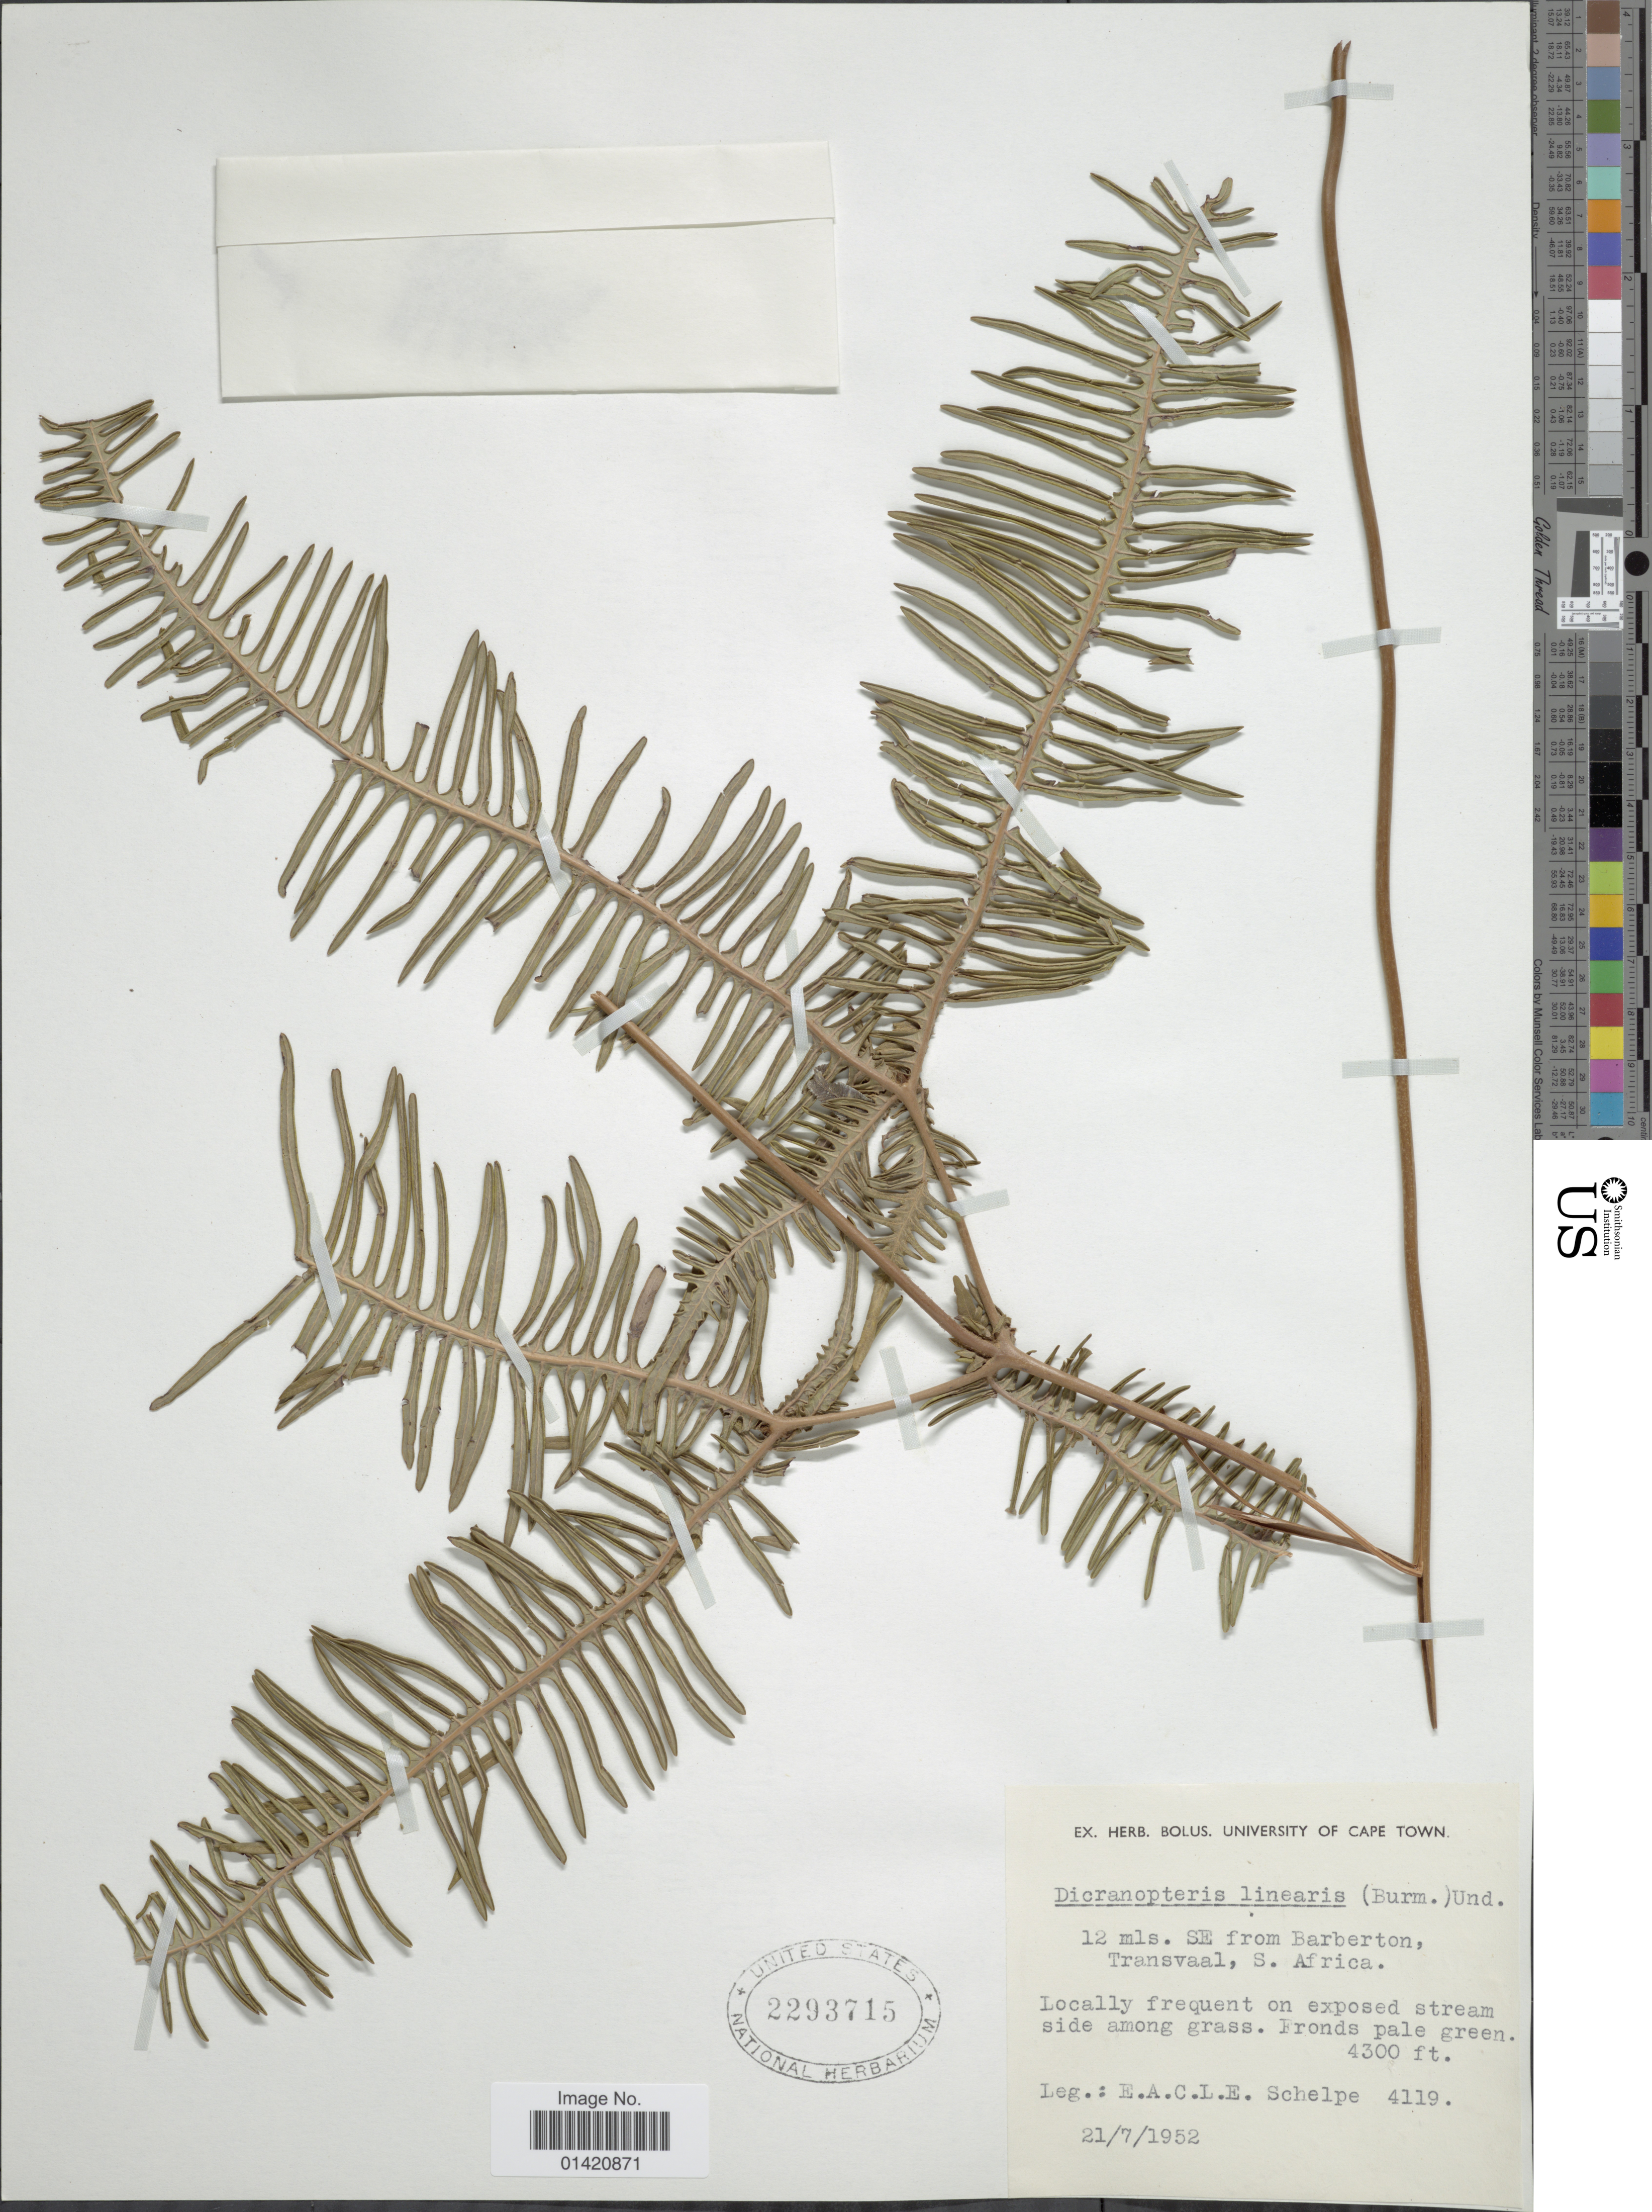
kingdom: Plantae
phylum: Tracheophyta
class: Polypodiopsida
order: Gleicheniales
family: Gleicheniaceae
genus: Dicranopteris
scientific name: Dicranopteris linearis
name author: (Burm. f.) Underw.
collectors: E. A. C. L. E. Schelpe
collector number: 4119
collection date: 1952-07-21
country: South Africa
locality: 12 mls SE from Barberton, Transvaal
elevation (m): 1311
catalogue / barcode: US 2293715